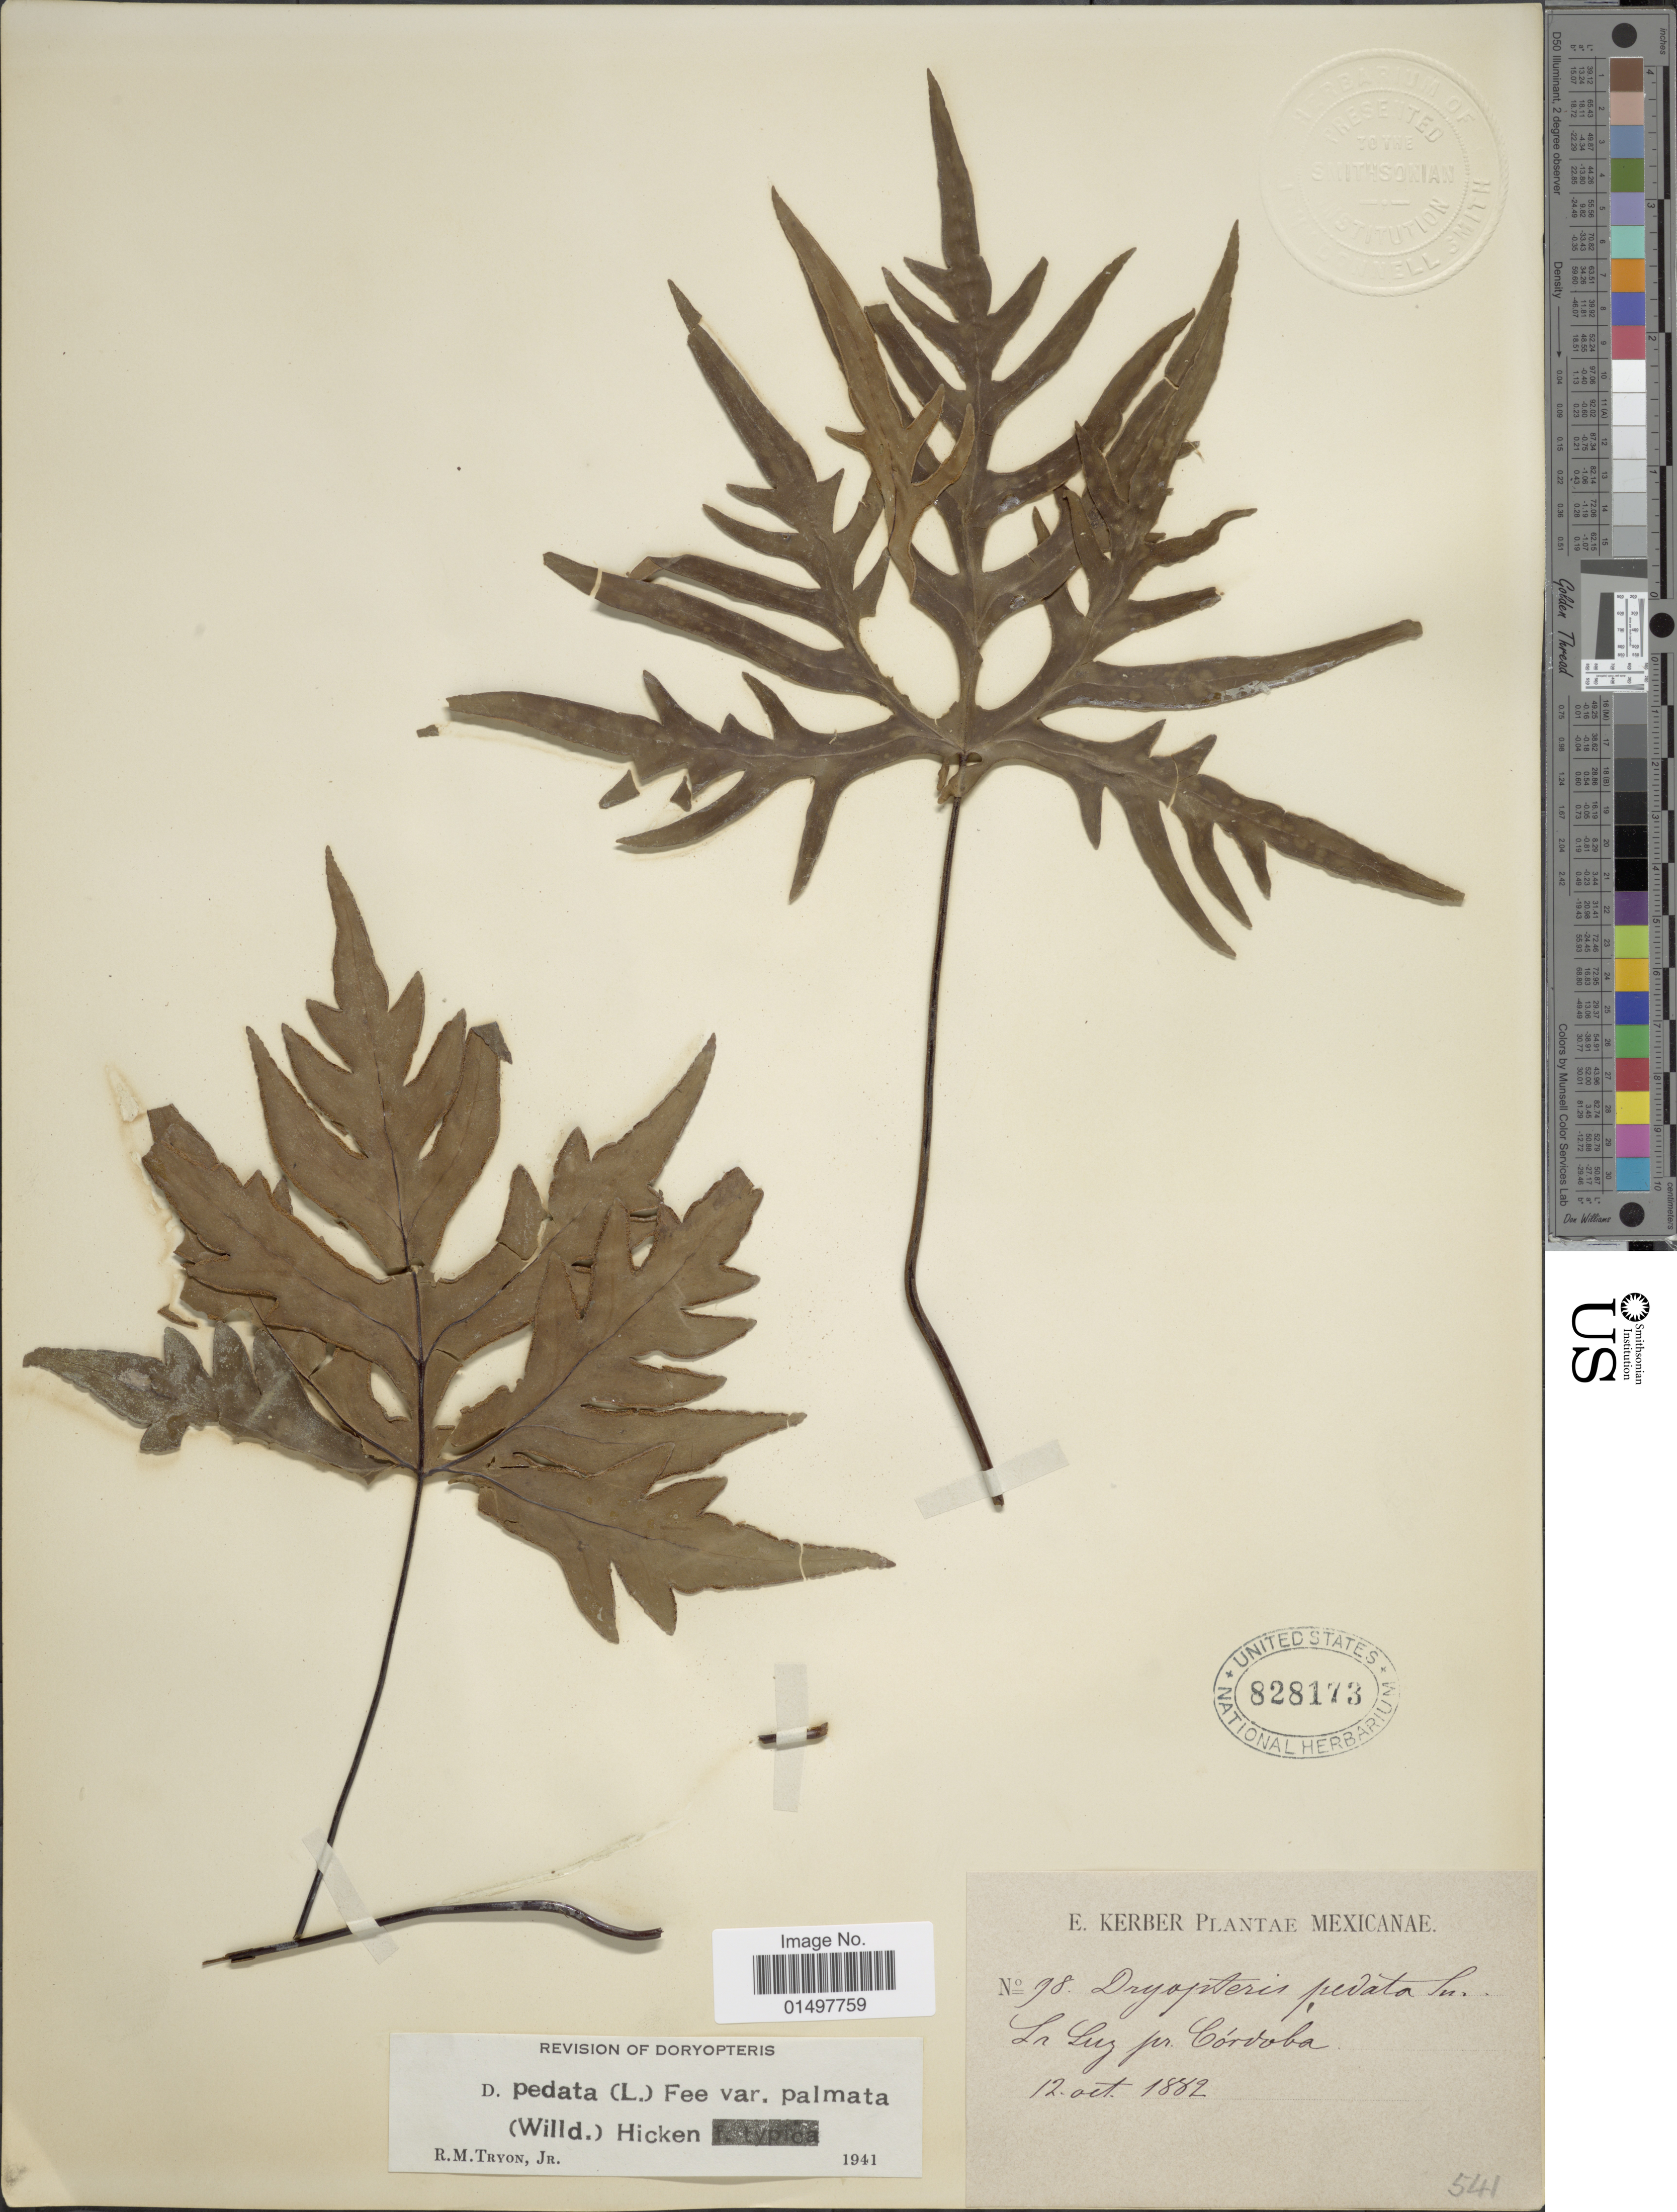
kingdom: Plantae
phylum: Tracheophyta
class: Polypodiopsida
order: Polypodiales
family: Pteridaceae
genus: Doryopteris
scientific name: Doryopteris pedata var. palmata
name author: (Willd.) Hicken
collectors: E. Kerber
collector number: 98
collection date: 1882-10-12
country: Mexico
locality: Mexicanae. Sn Luz pr. Cordoba.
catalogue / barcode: US 828173